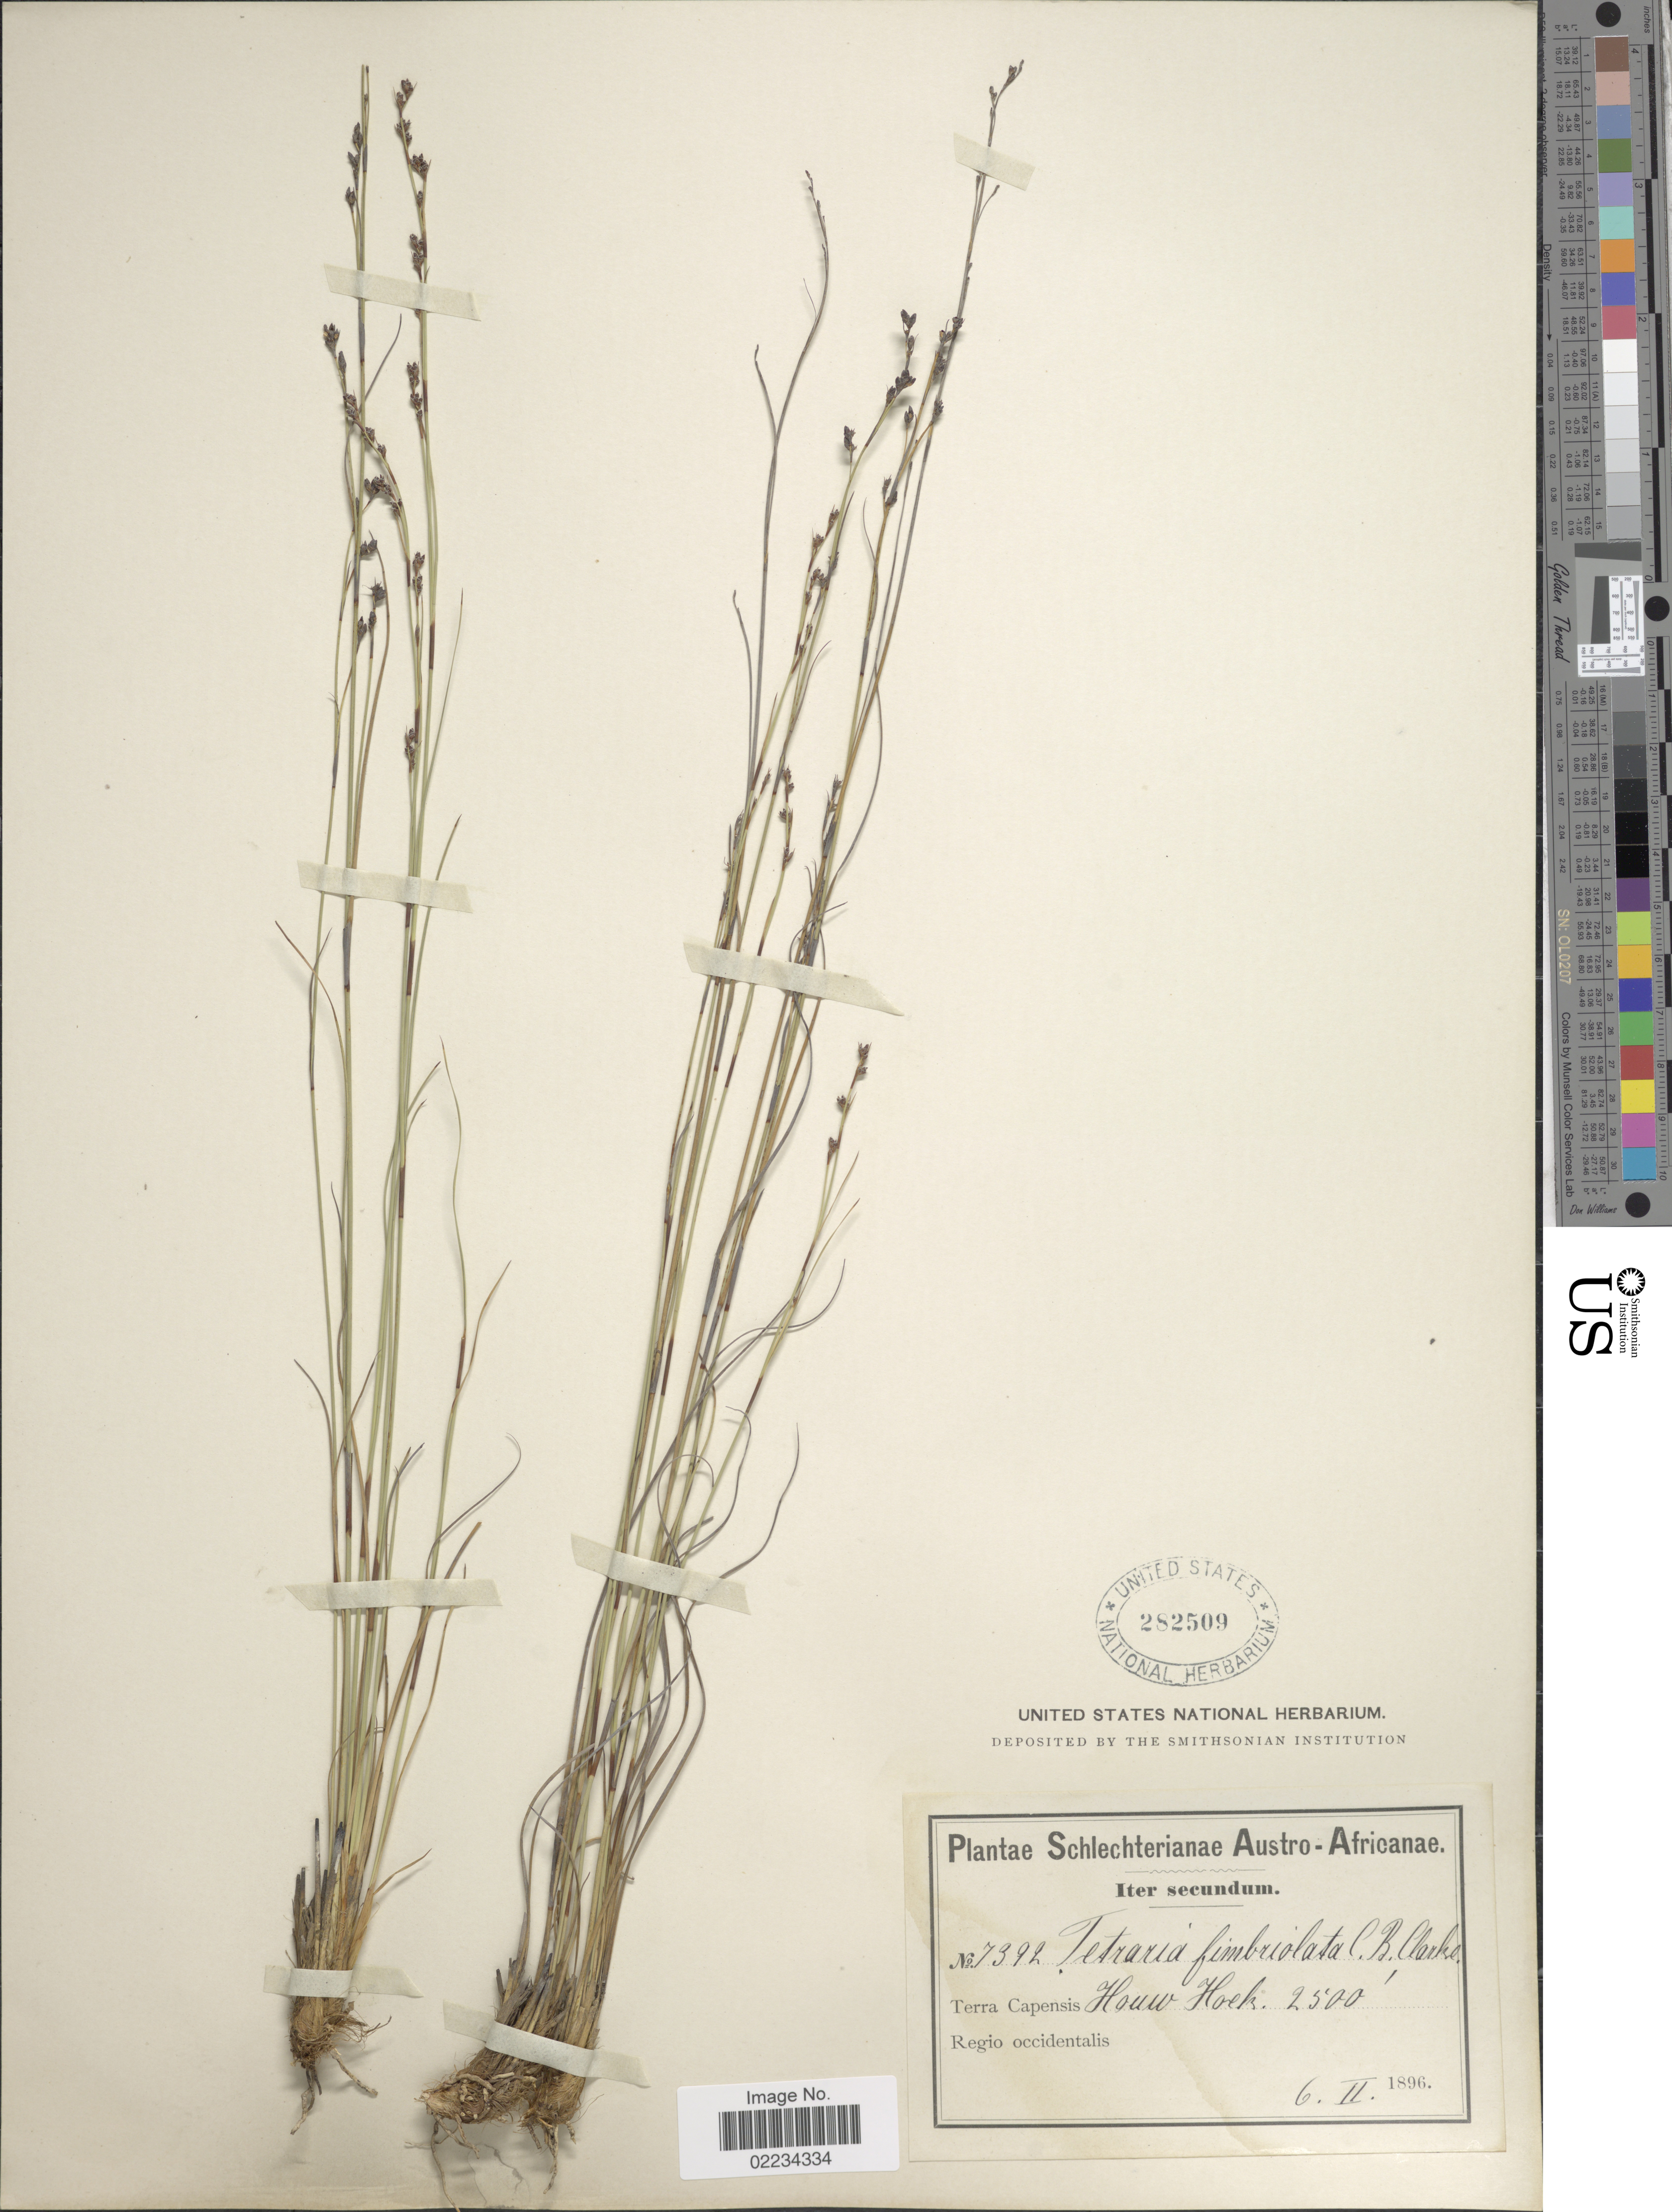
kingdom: Plantae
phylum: Tracheophyta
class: Liliopsida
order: Poales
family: Cyperaceae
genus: Tetraria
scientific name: Tetraria fimbriolata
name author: (Nees) C.B. Clarke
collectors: Schlechter, --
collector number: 7392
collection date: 1896-02-06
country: South Africa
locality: Austro-Africanae, Iter secundum, Terra Capensis Houw Hoek, Regio occidentalis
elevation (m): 762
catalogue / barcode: US 282509